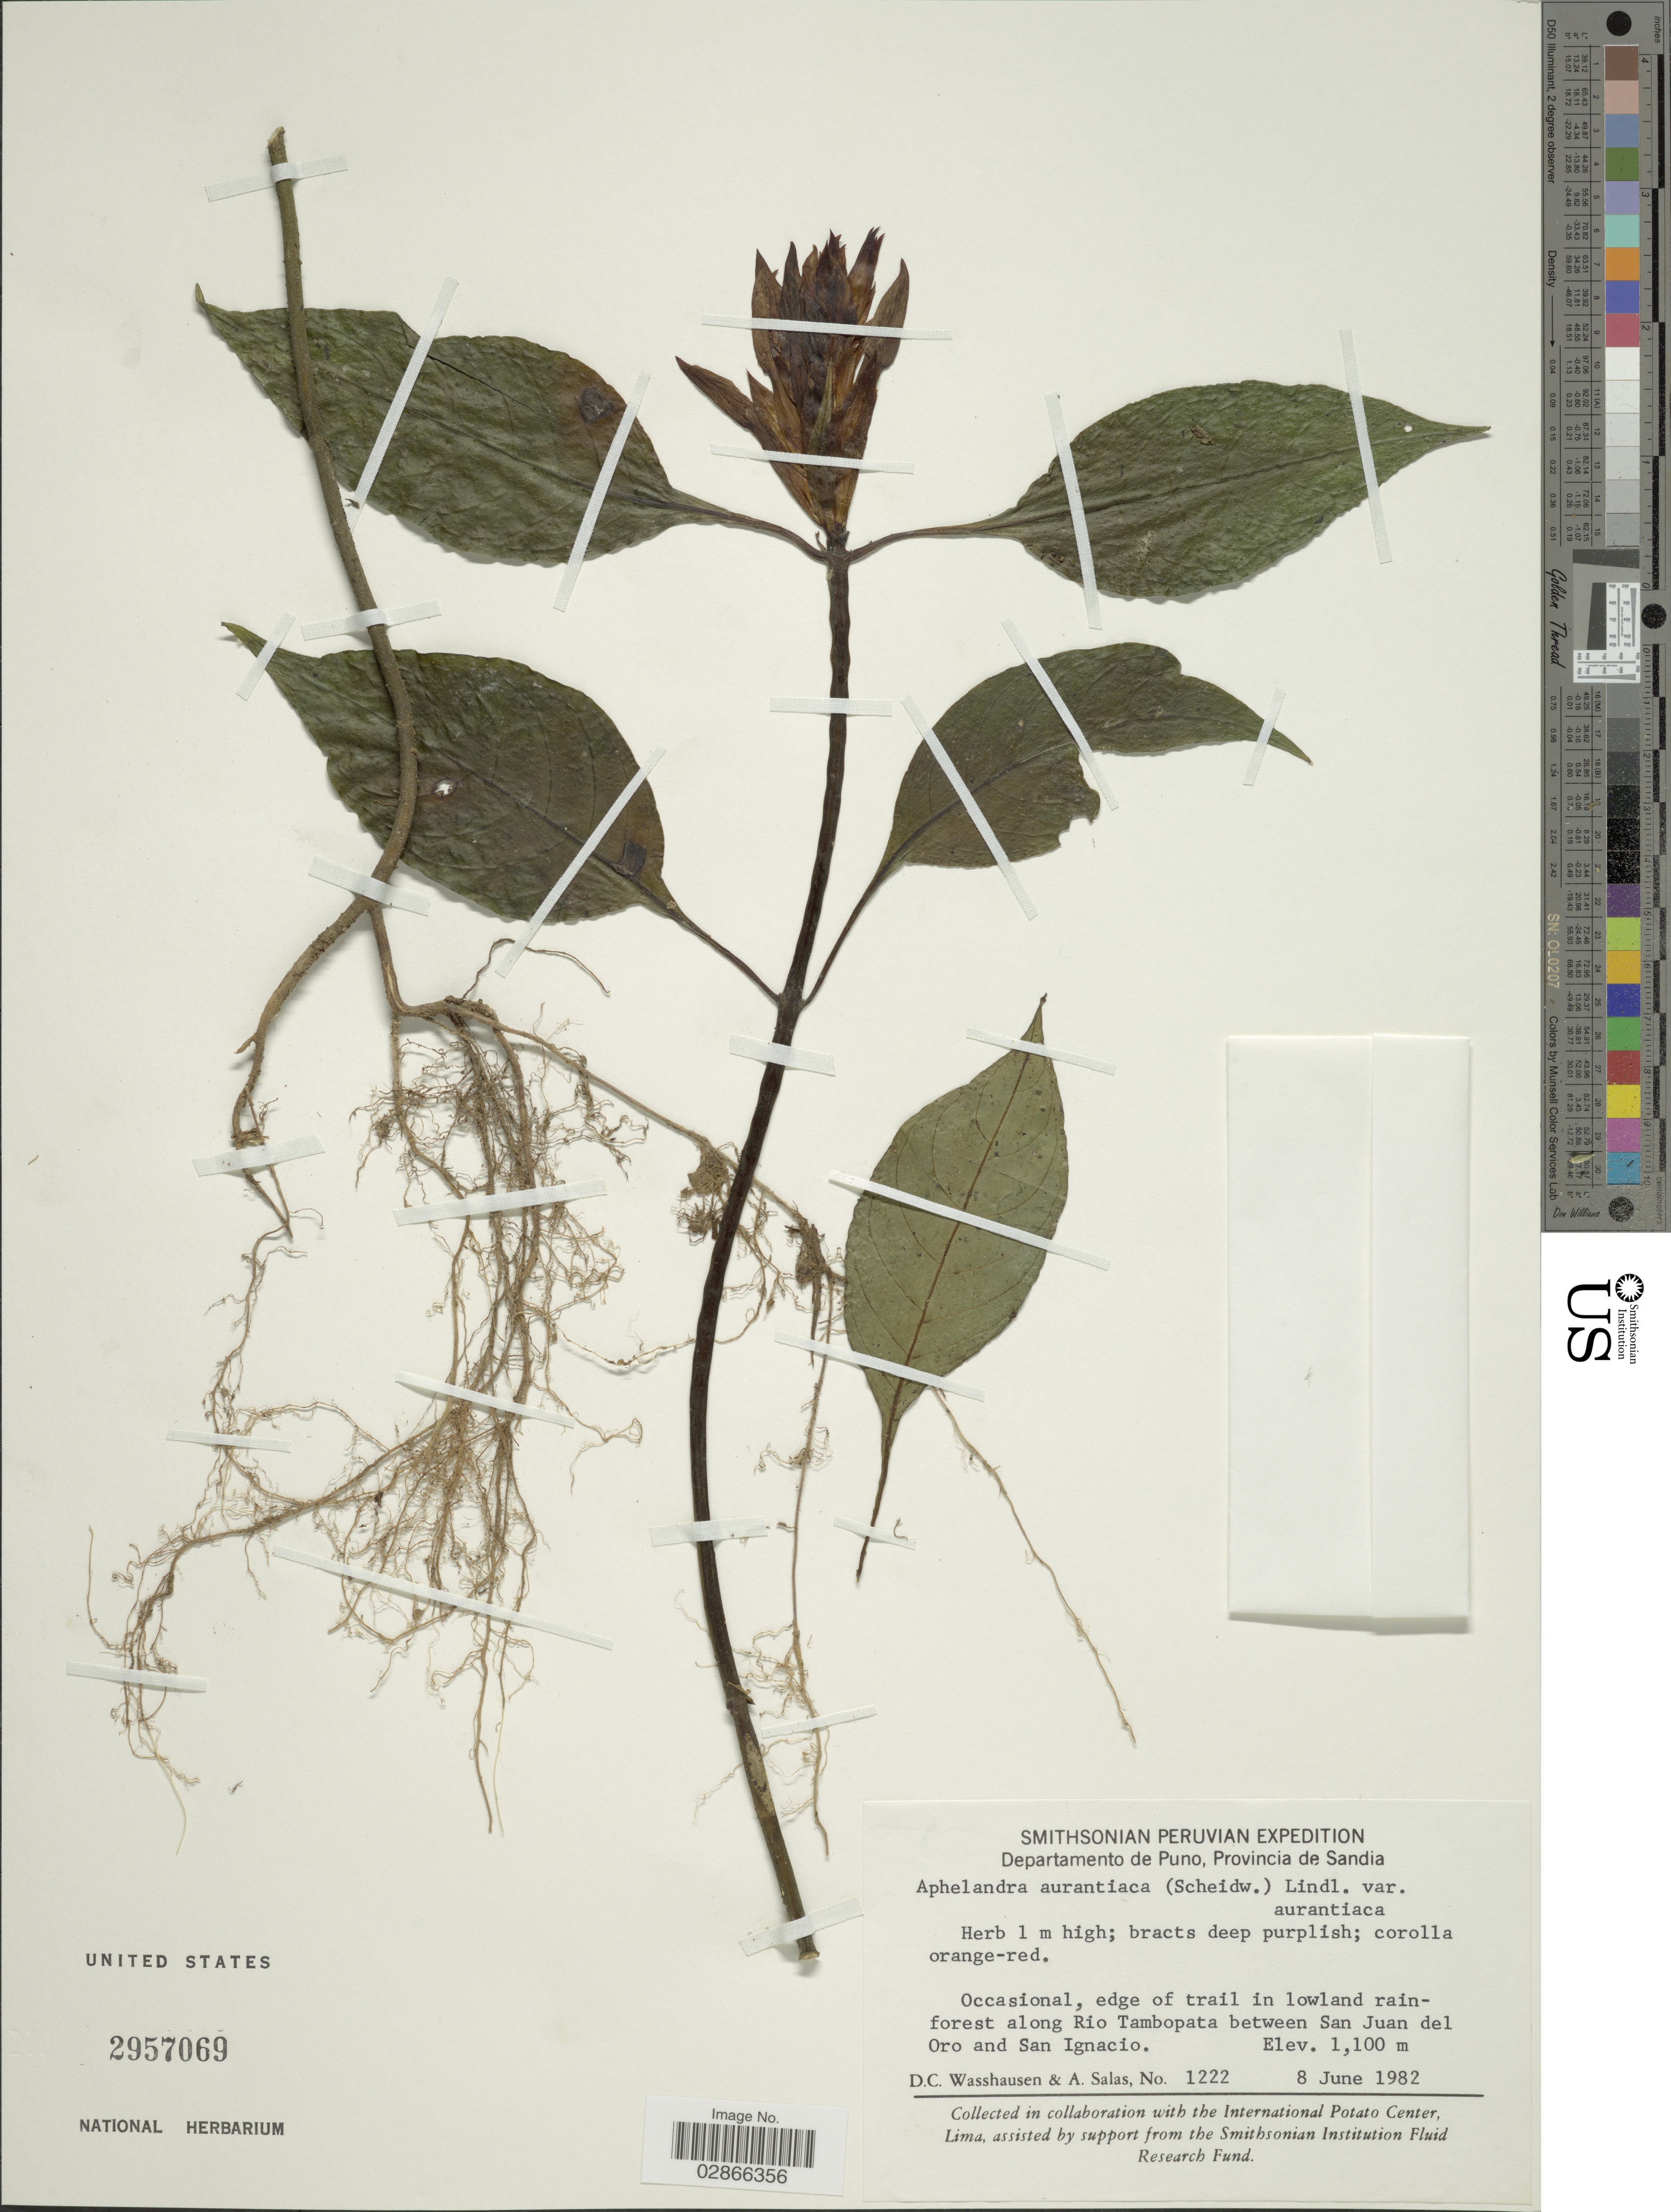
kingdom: Plantae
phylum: Tracheophyta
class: Magnoliopsida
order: Lamiales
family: Acanthaceae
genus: Aphelandra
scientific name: Aphelandra aurantiaca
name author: (Scheidw.) Lindl.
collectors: D. C. Wasshausen & A. Salas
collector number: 1222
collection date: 1982-06-08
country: Peru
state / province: Puno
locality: Departamento de Puno, Provincia de Sandia. Along Rio Tambopata between San Juan del Oro and San Ignacio.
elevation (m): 1100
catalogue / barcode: US 2957069